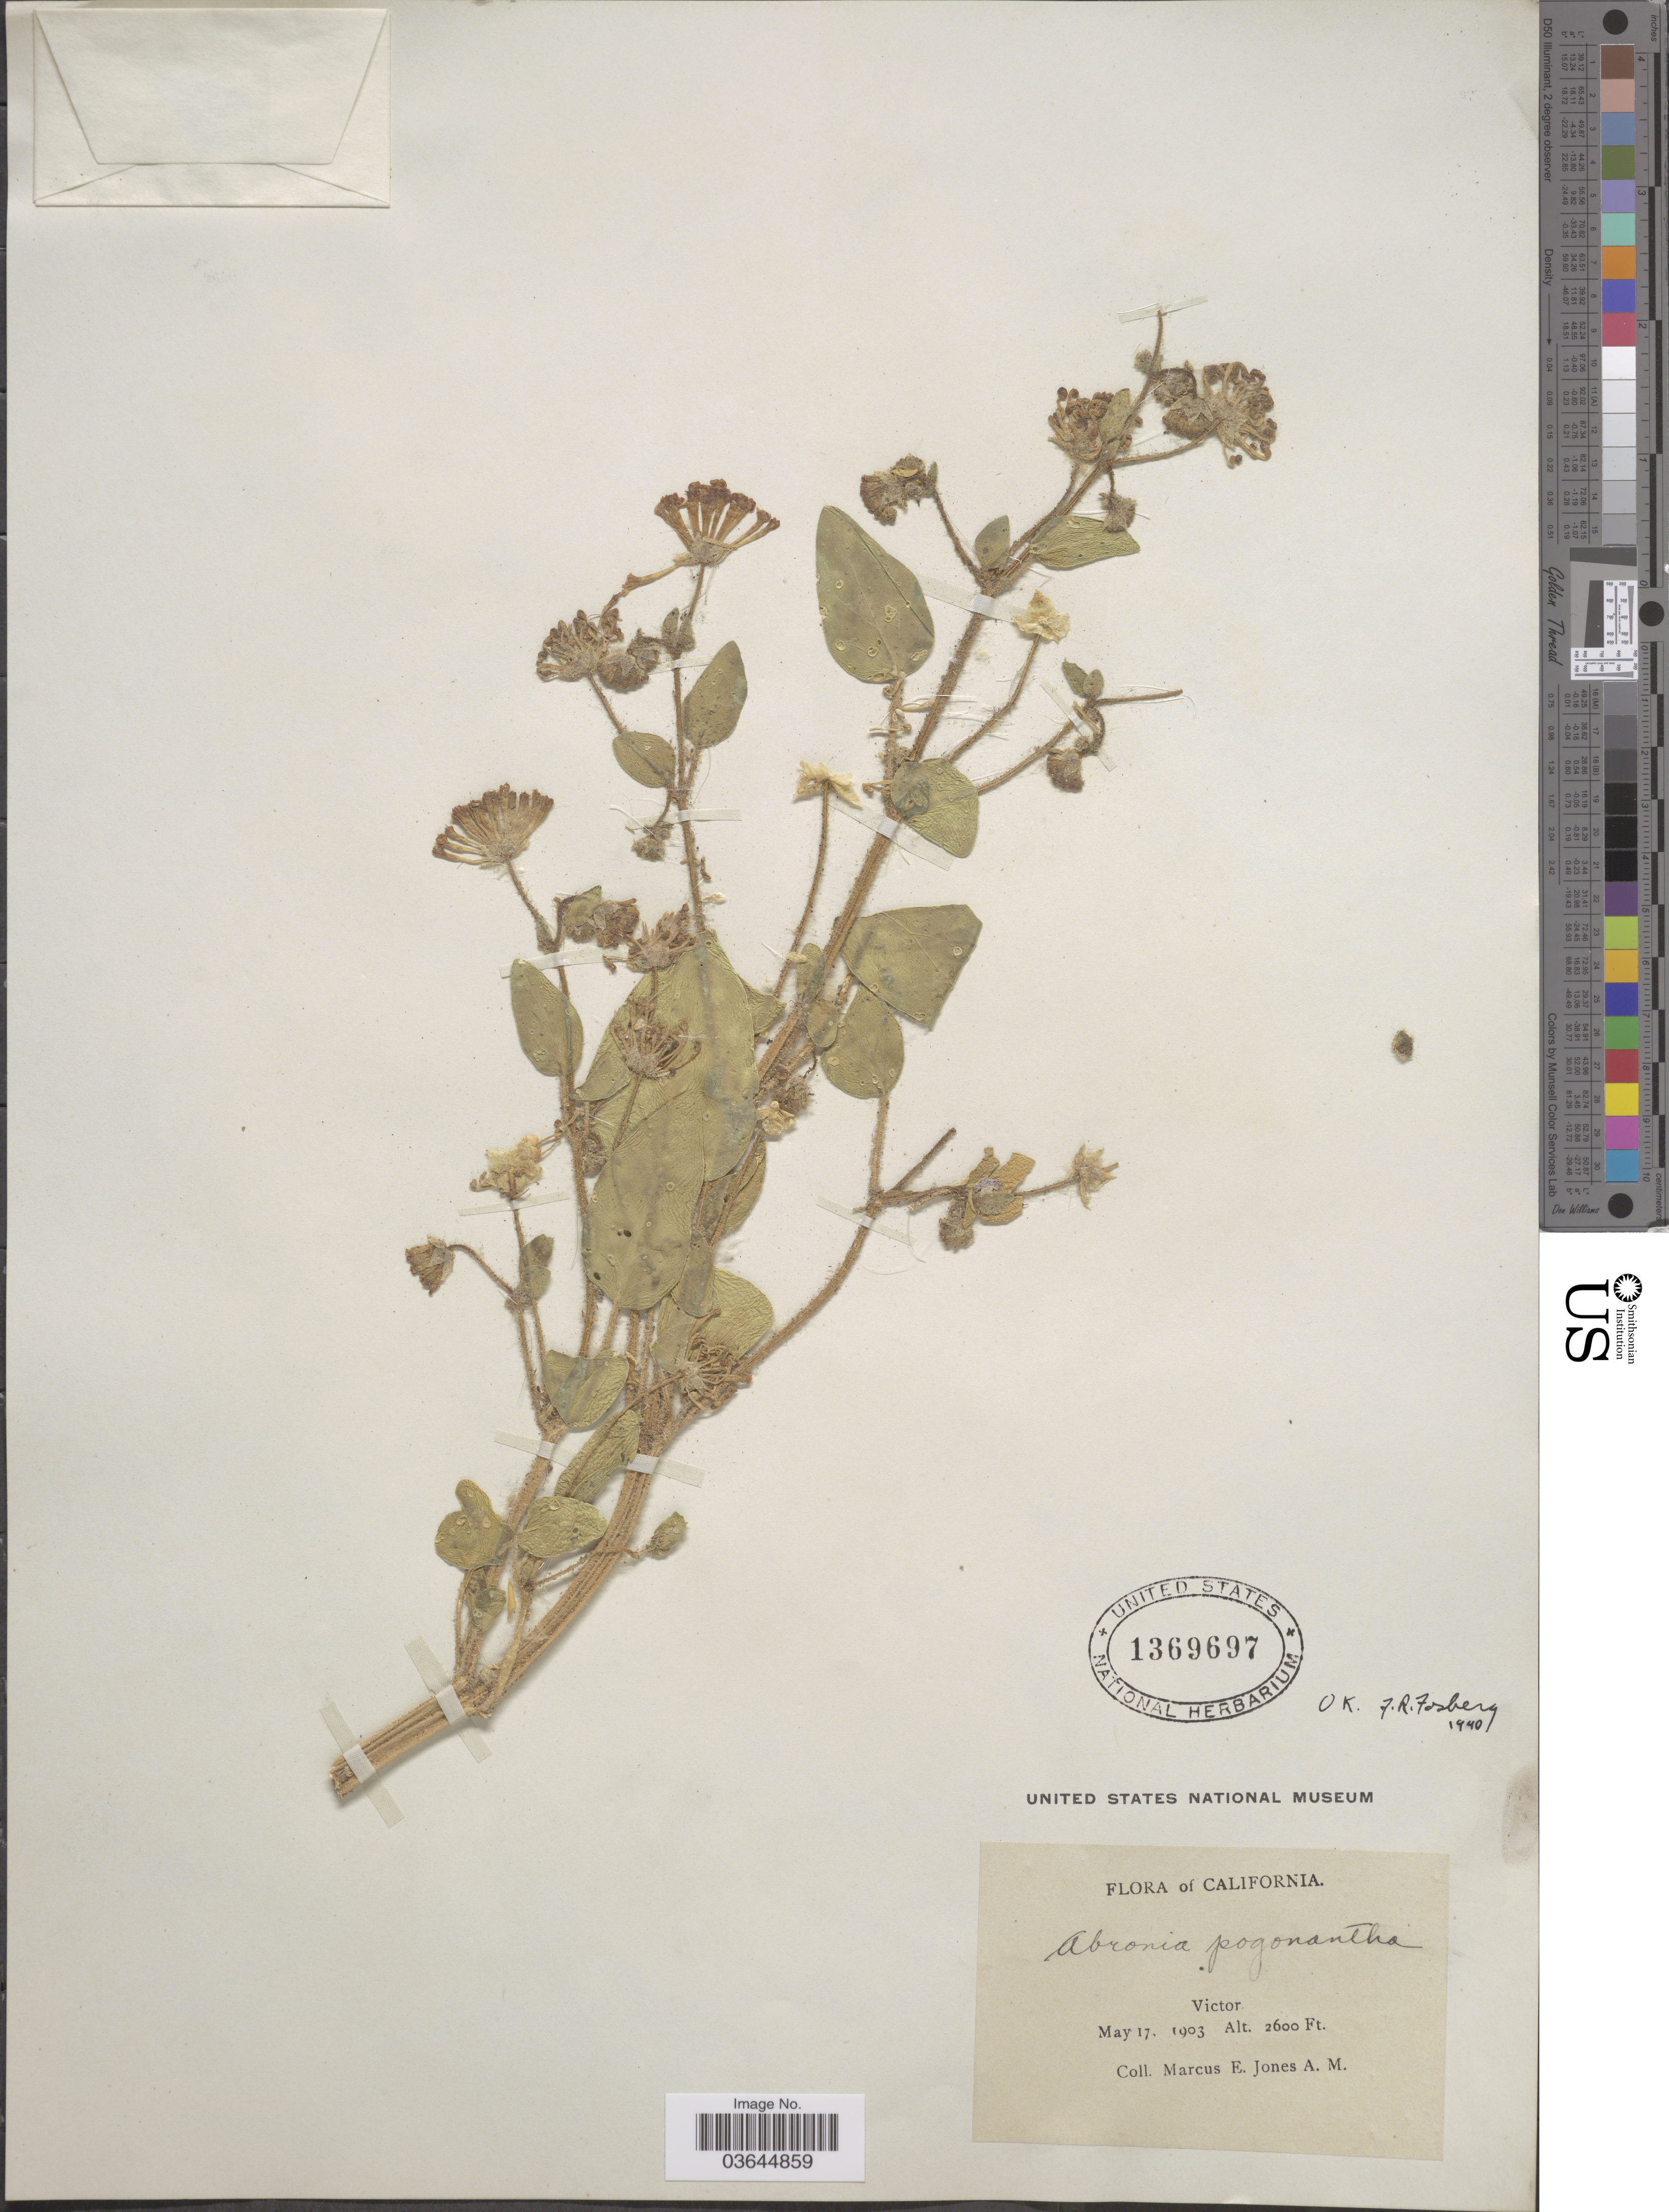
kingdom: Plantae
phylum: Tracheophyta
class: Magnoliopsida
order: Caryophyllales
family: Nyctaginaceae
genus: Abronia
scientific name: Abronia pogonantha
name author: Heimerl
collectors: M. E. Jones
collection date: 1903-05-17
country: United States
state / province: California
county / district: San Joaquin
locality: Victor.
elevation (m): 792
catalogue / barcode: US 1369697